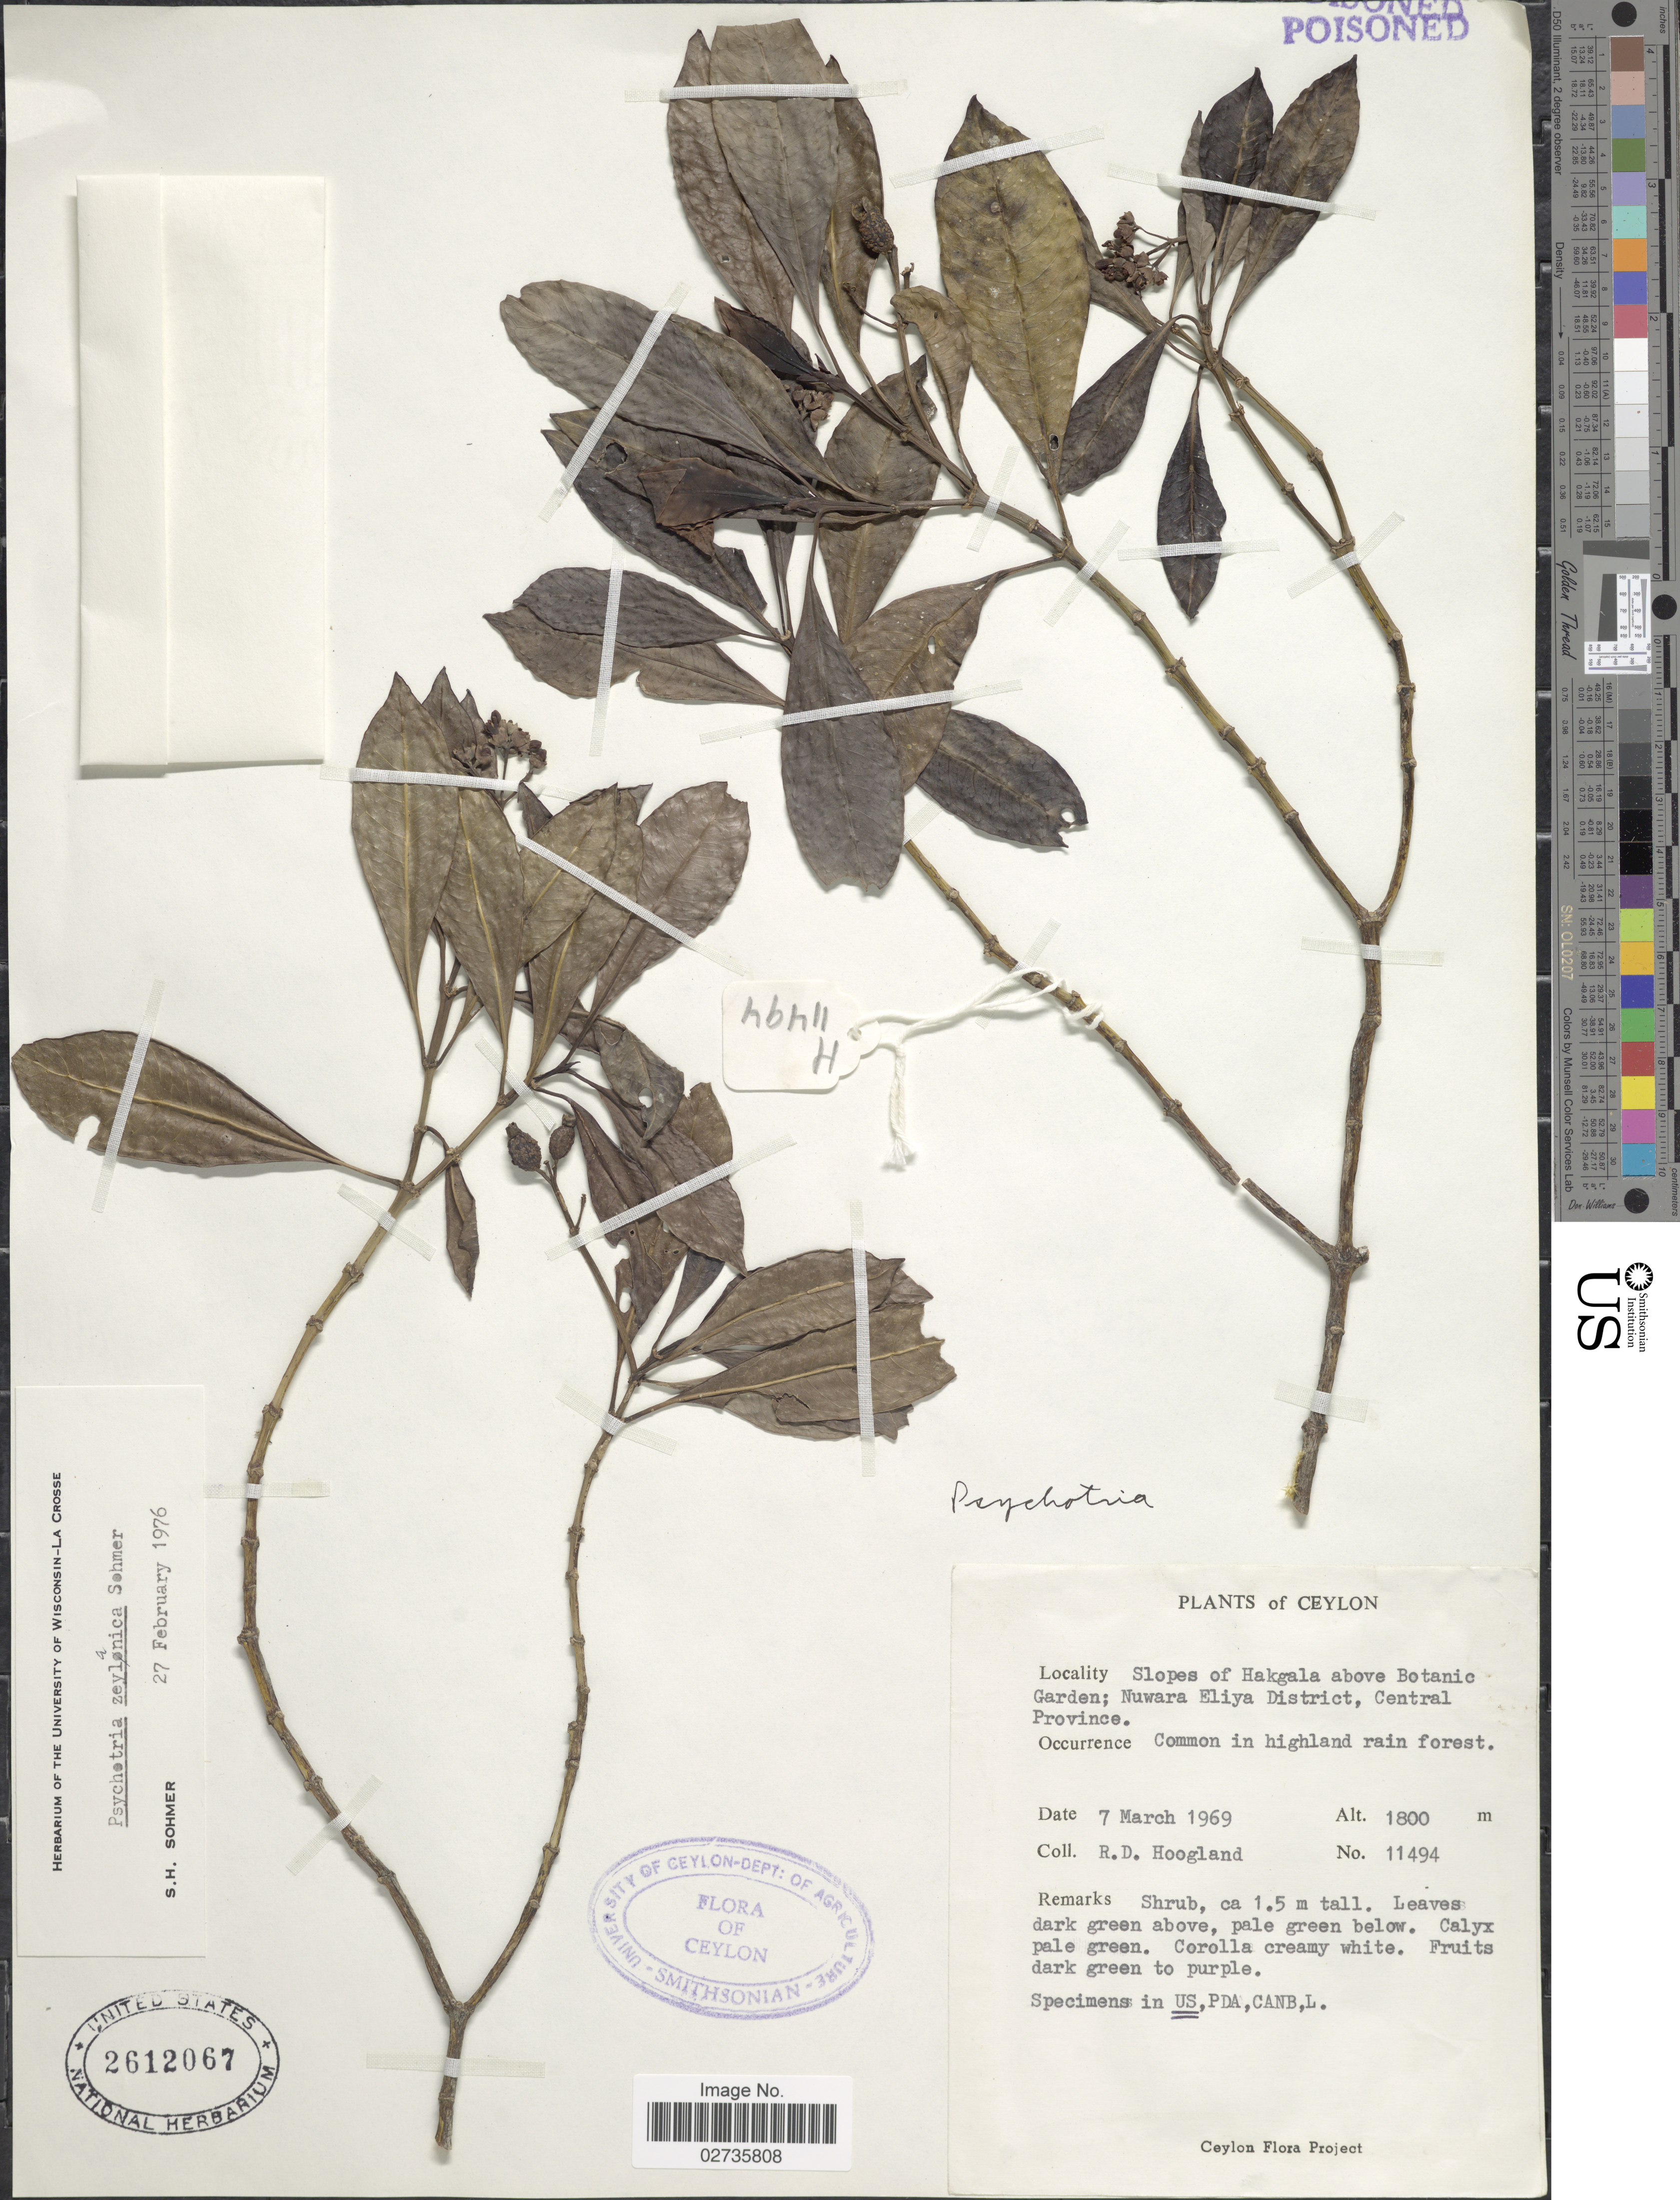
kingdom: Plantae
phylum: Tracheophyta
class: Magnoliopsida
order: Gentianales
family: Rubiaceae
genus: Psychotria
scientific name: Psychotria zeylanica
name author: Sohmer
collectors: R. D. Hoogland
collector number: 11494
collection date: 1969-03-07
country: Sri Lanka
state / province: Central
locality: Ceylon, Slopes of Hakgaka above Botanic Garden; Nuwara Eliya, Common in highlands rain forest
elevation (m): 1800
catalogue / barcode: US 2612067